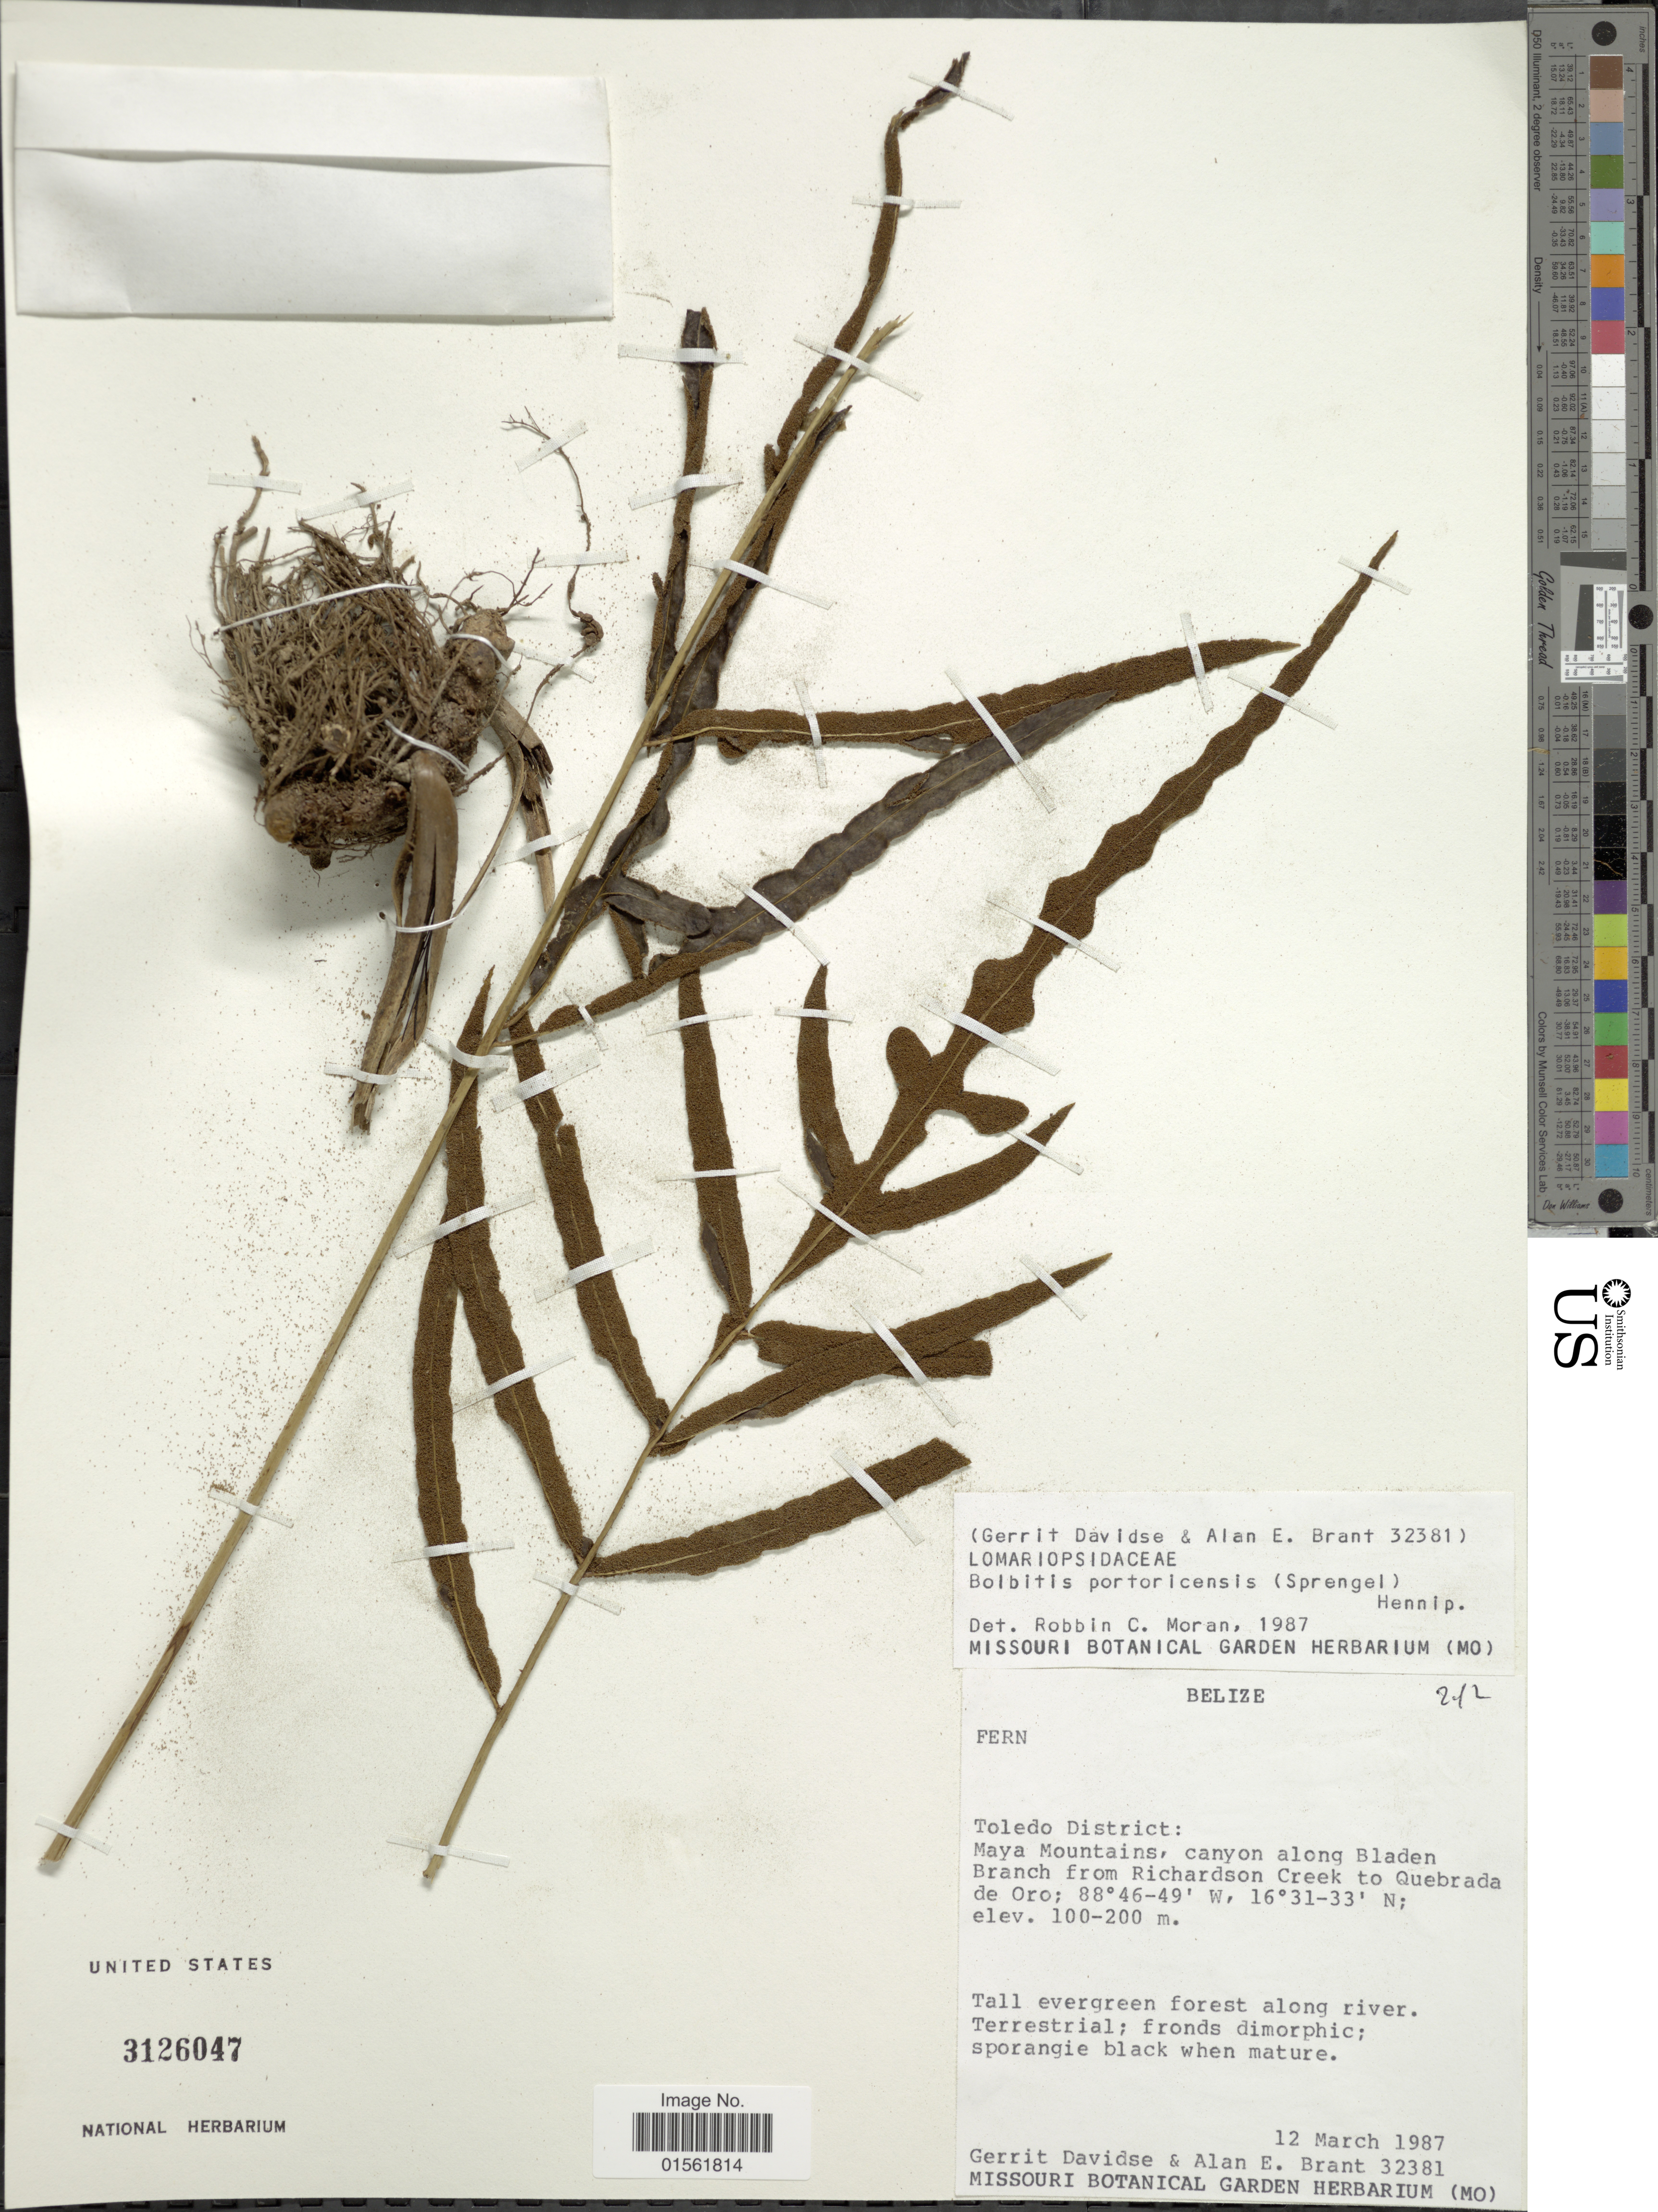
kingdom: Plantae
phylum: Tracheophyta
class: Polypodiopsida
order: Polypodiales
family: Dryopteridaceae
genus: Bolbitis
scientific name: Bolbitis portoricensis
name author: (Spreng.) Hennipman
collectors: G. Davidse & A. Brant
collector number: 32381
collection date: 1987-03-12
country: Belize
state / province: Toledo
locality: Maya Mountains, canyon along Bladen Branch from Richardson Creek to Quebrada de Oro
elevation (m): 100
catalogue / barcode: US 3126047